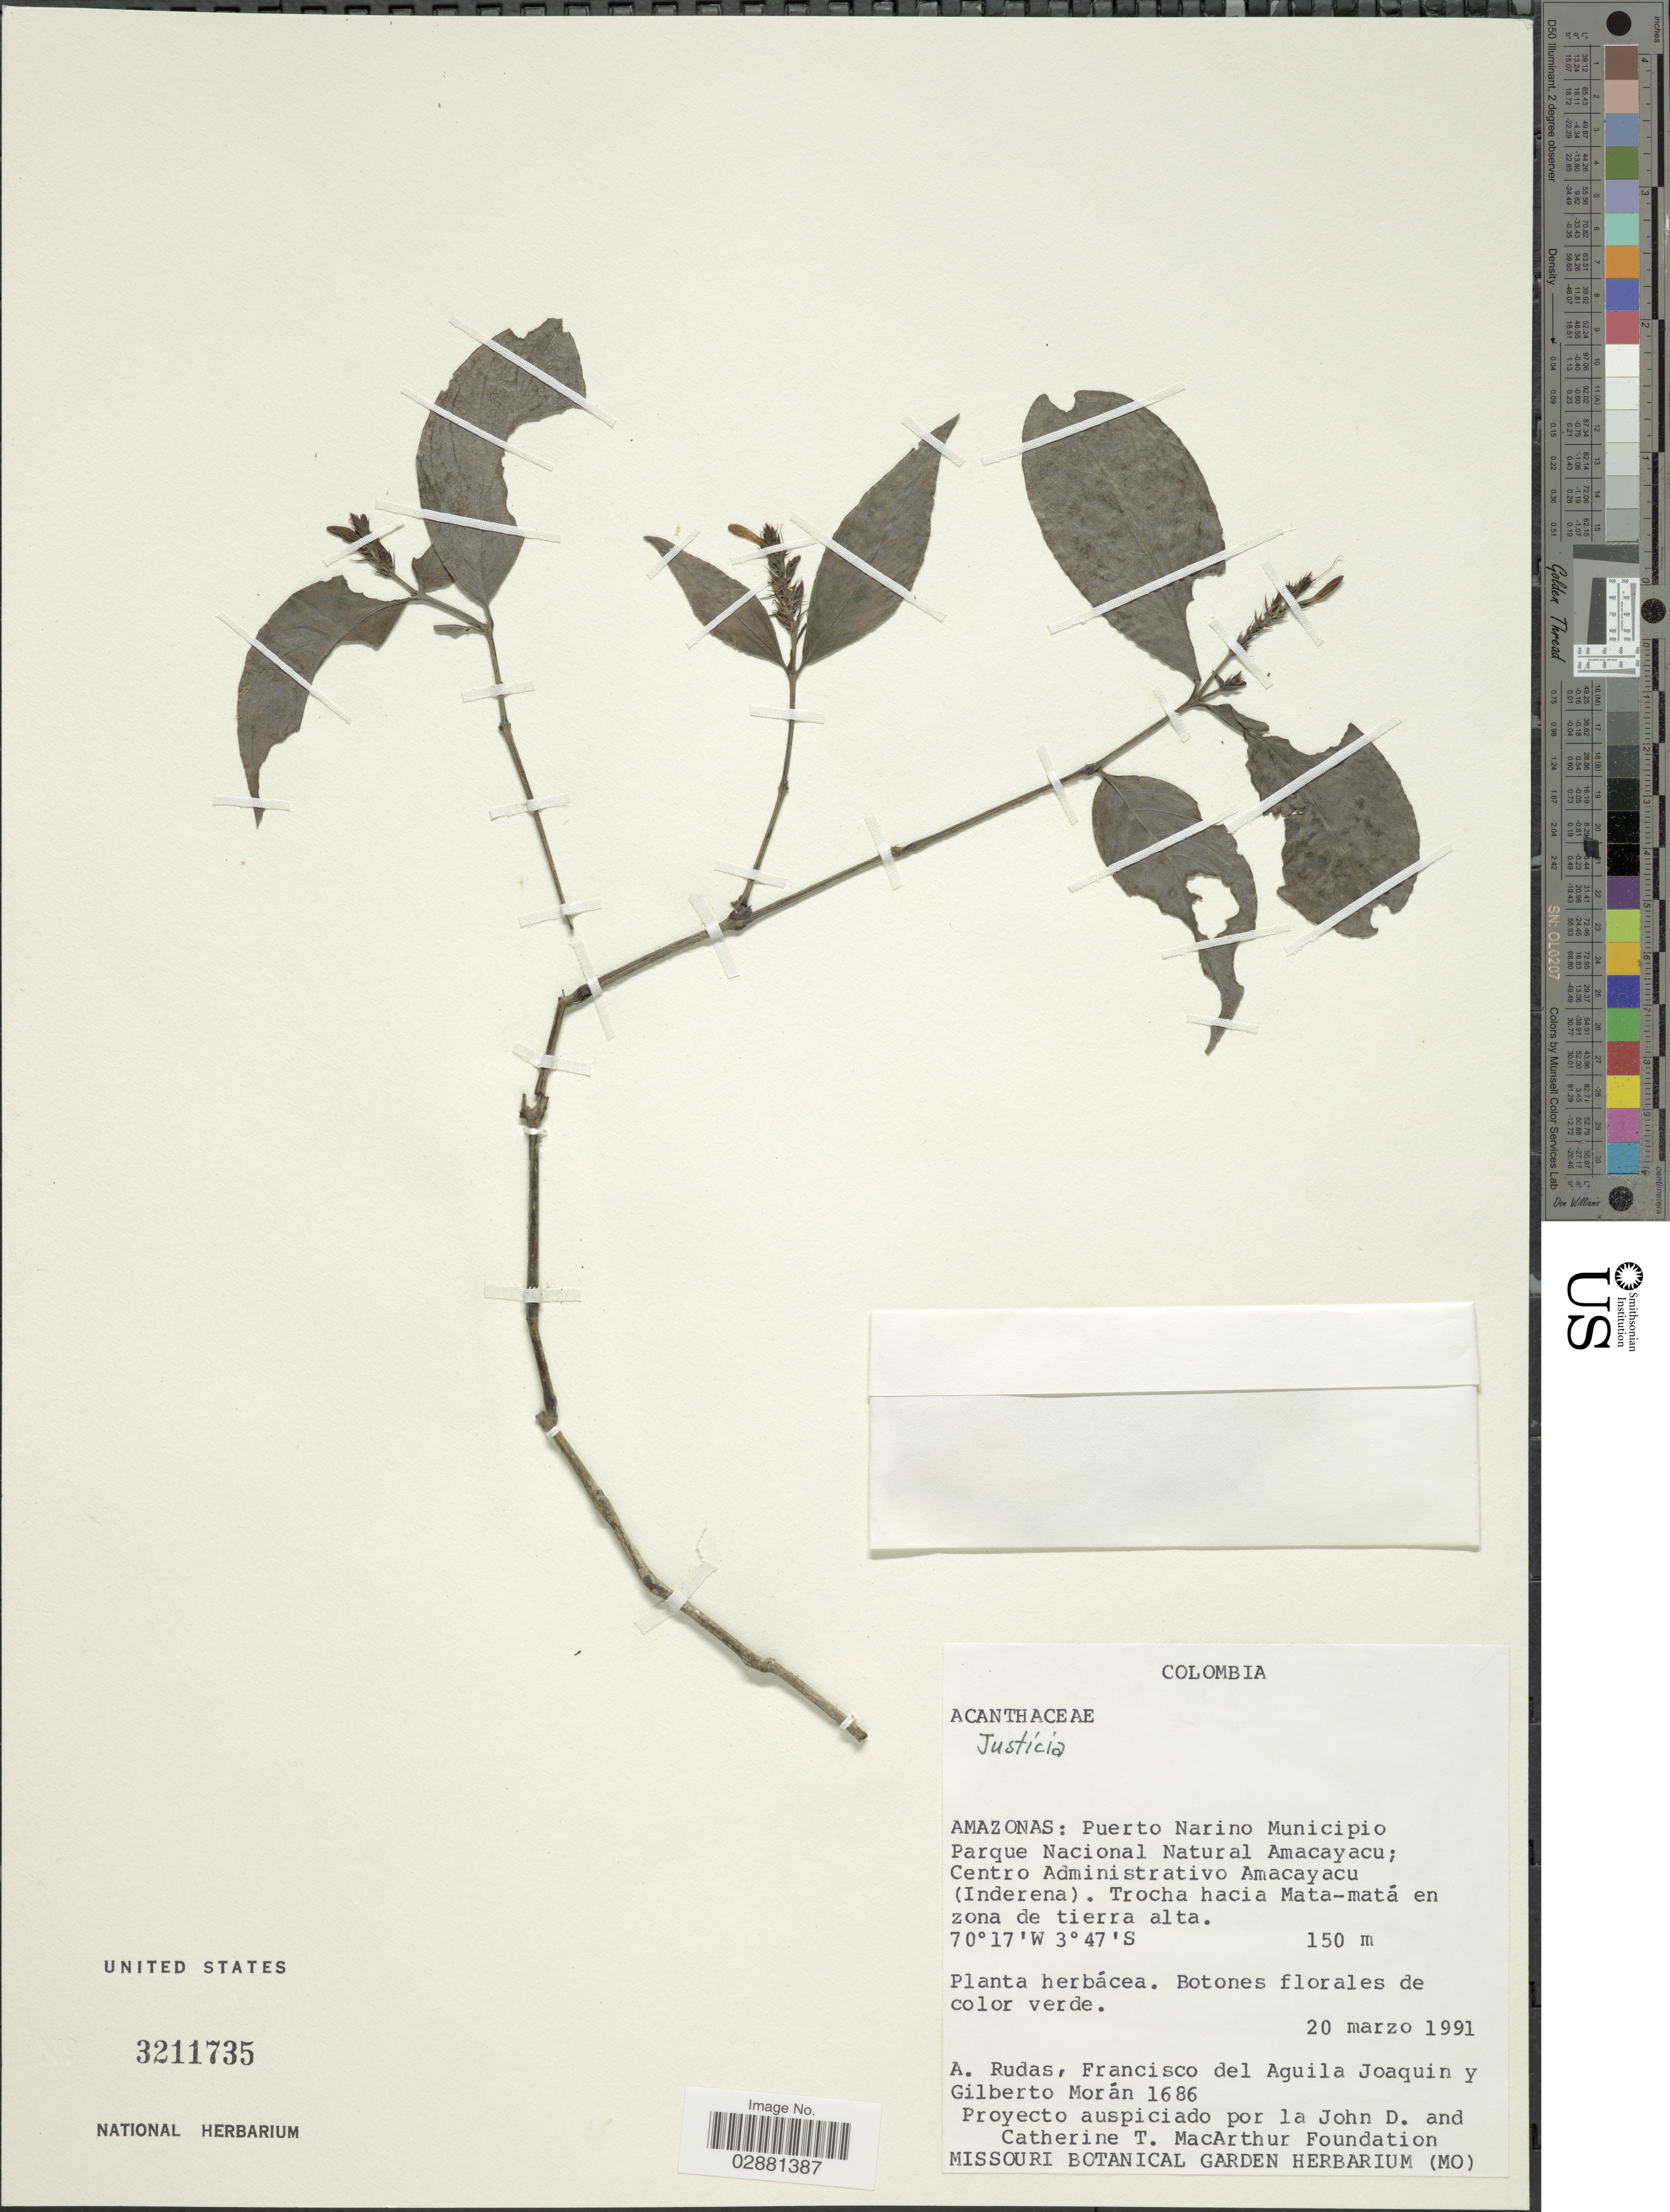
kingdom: Plantae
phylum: Tracheophyta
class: Magnoliopsida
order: Lamiales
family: Acanthaceae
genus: Justicia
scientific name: Justicia sp.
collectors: A. Rudas, F. Aguila Joaquin & G. Moran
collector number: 1686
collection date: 1991-03-20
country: Colombia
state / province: Amazônas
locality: Puerto Narino Municipio, Parque Nacional Natural Amacayacu; Centro Administrativo Amacayacu (Inderena).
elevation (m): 150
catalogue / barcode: US 3211735